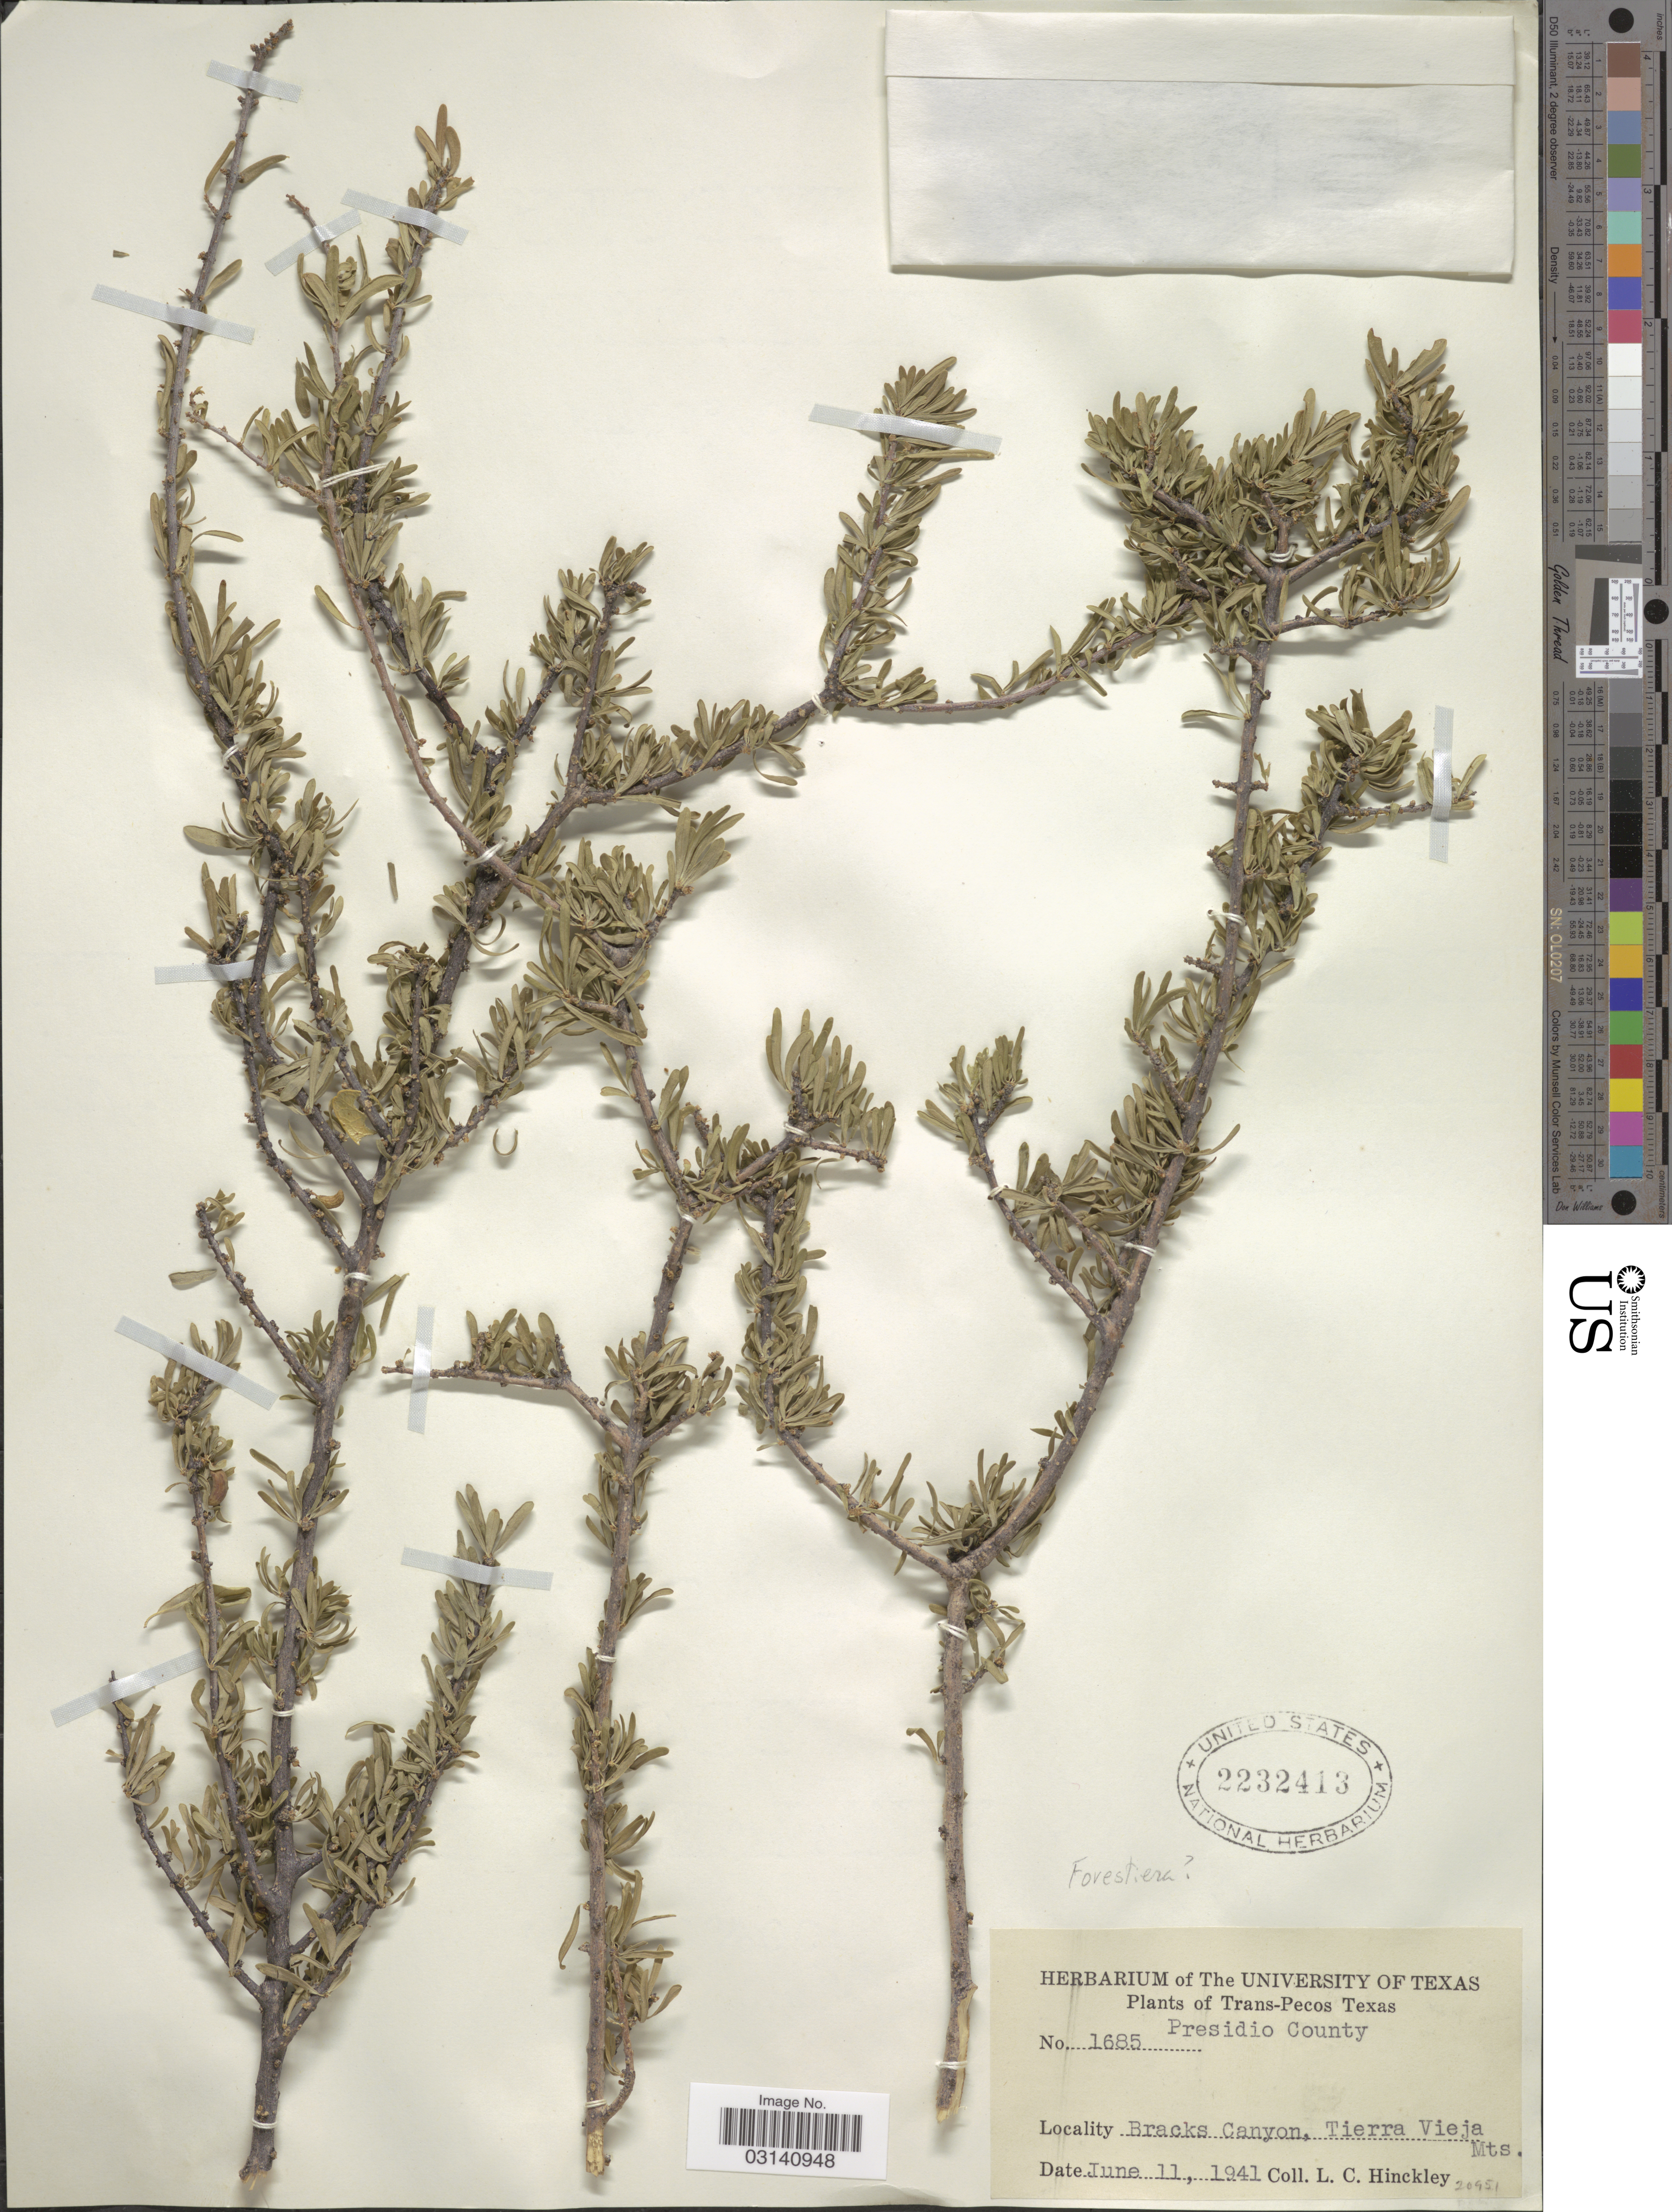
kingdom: Plantae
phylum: Tracheophyta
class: Magnoliopsida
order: Lamiales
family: Oleaceae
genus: Forestiera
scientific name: Forestiera sp.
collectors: L. Hinckley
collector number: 1685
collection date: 1941-06-11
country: United States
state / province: Texas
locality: Trans-Pecos. Presidio County. Bracks Canyon, Tierra Vieja Mts.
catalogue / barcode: US 2232413